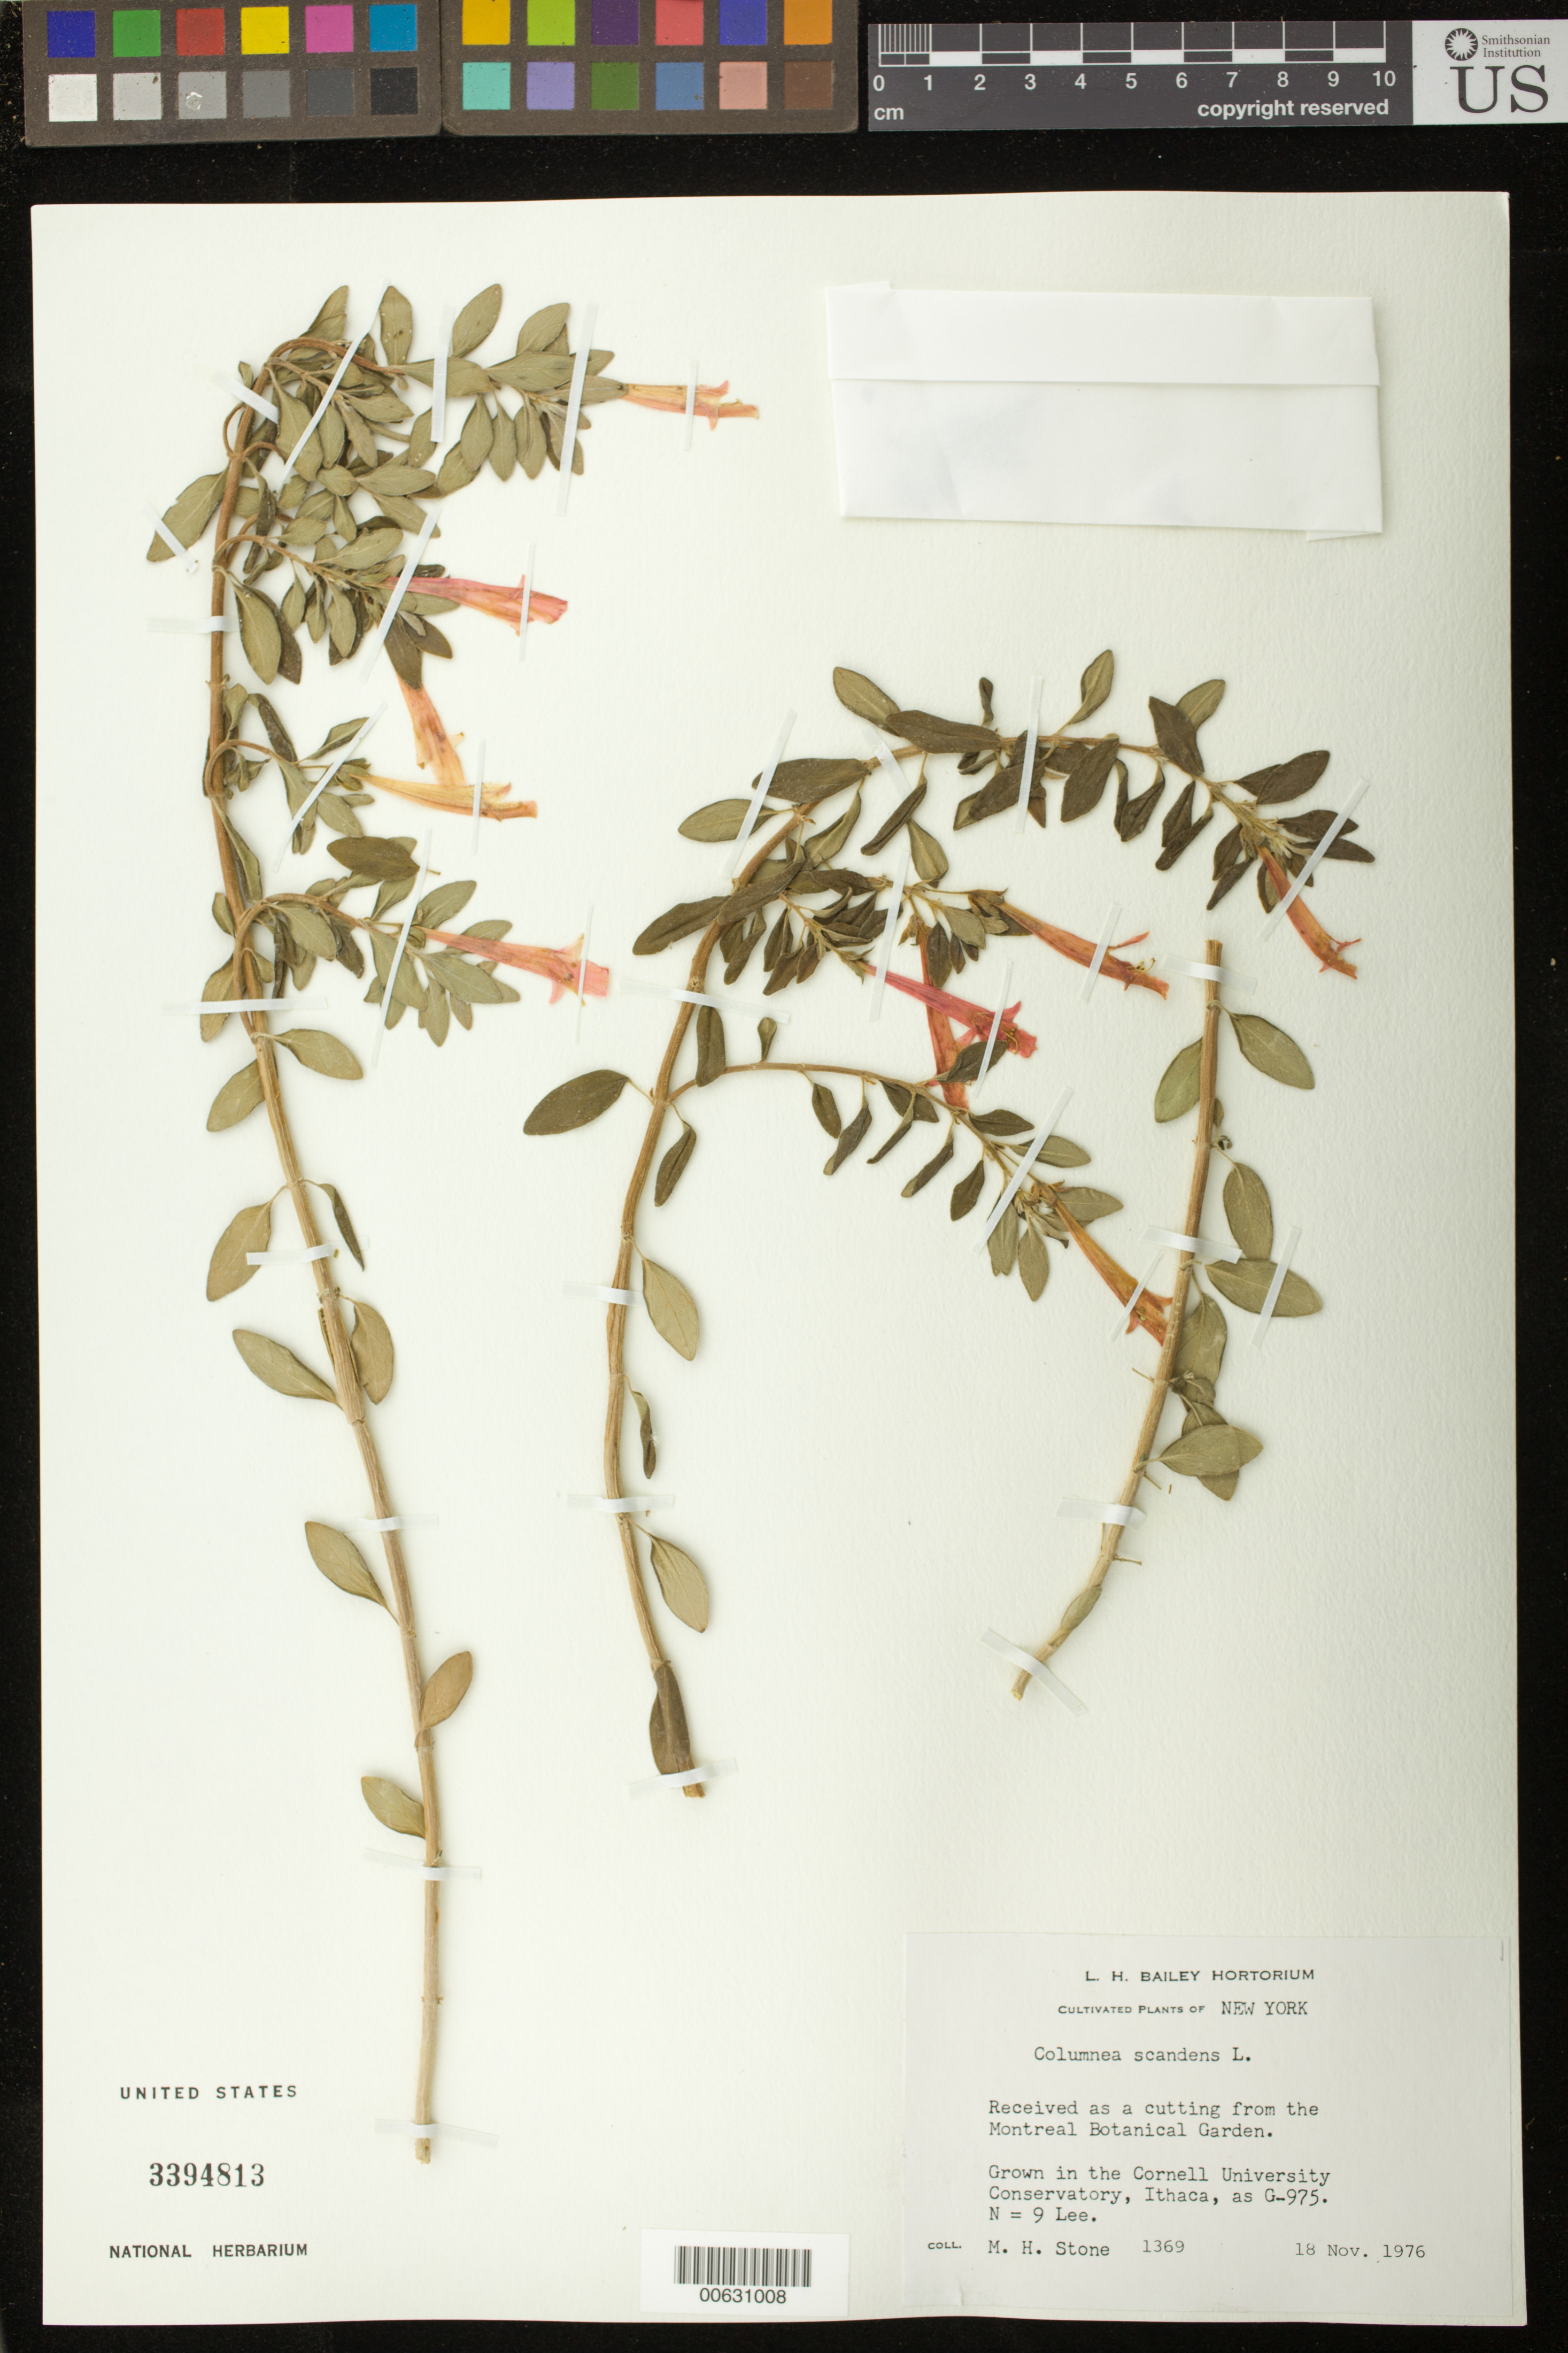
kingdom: Plantae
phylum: Tracheophyta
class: Magnoliopsida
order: Lamiales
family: Gesneriaceae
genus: Columnea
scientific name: Columnea scandens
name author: L.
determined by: Skog, Laurence E.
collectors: M. Stone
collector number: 1369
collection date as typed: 18 Nov 1976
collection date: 1976-11-18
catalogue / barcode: US 3394813